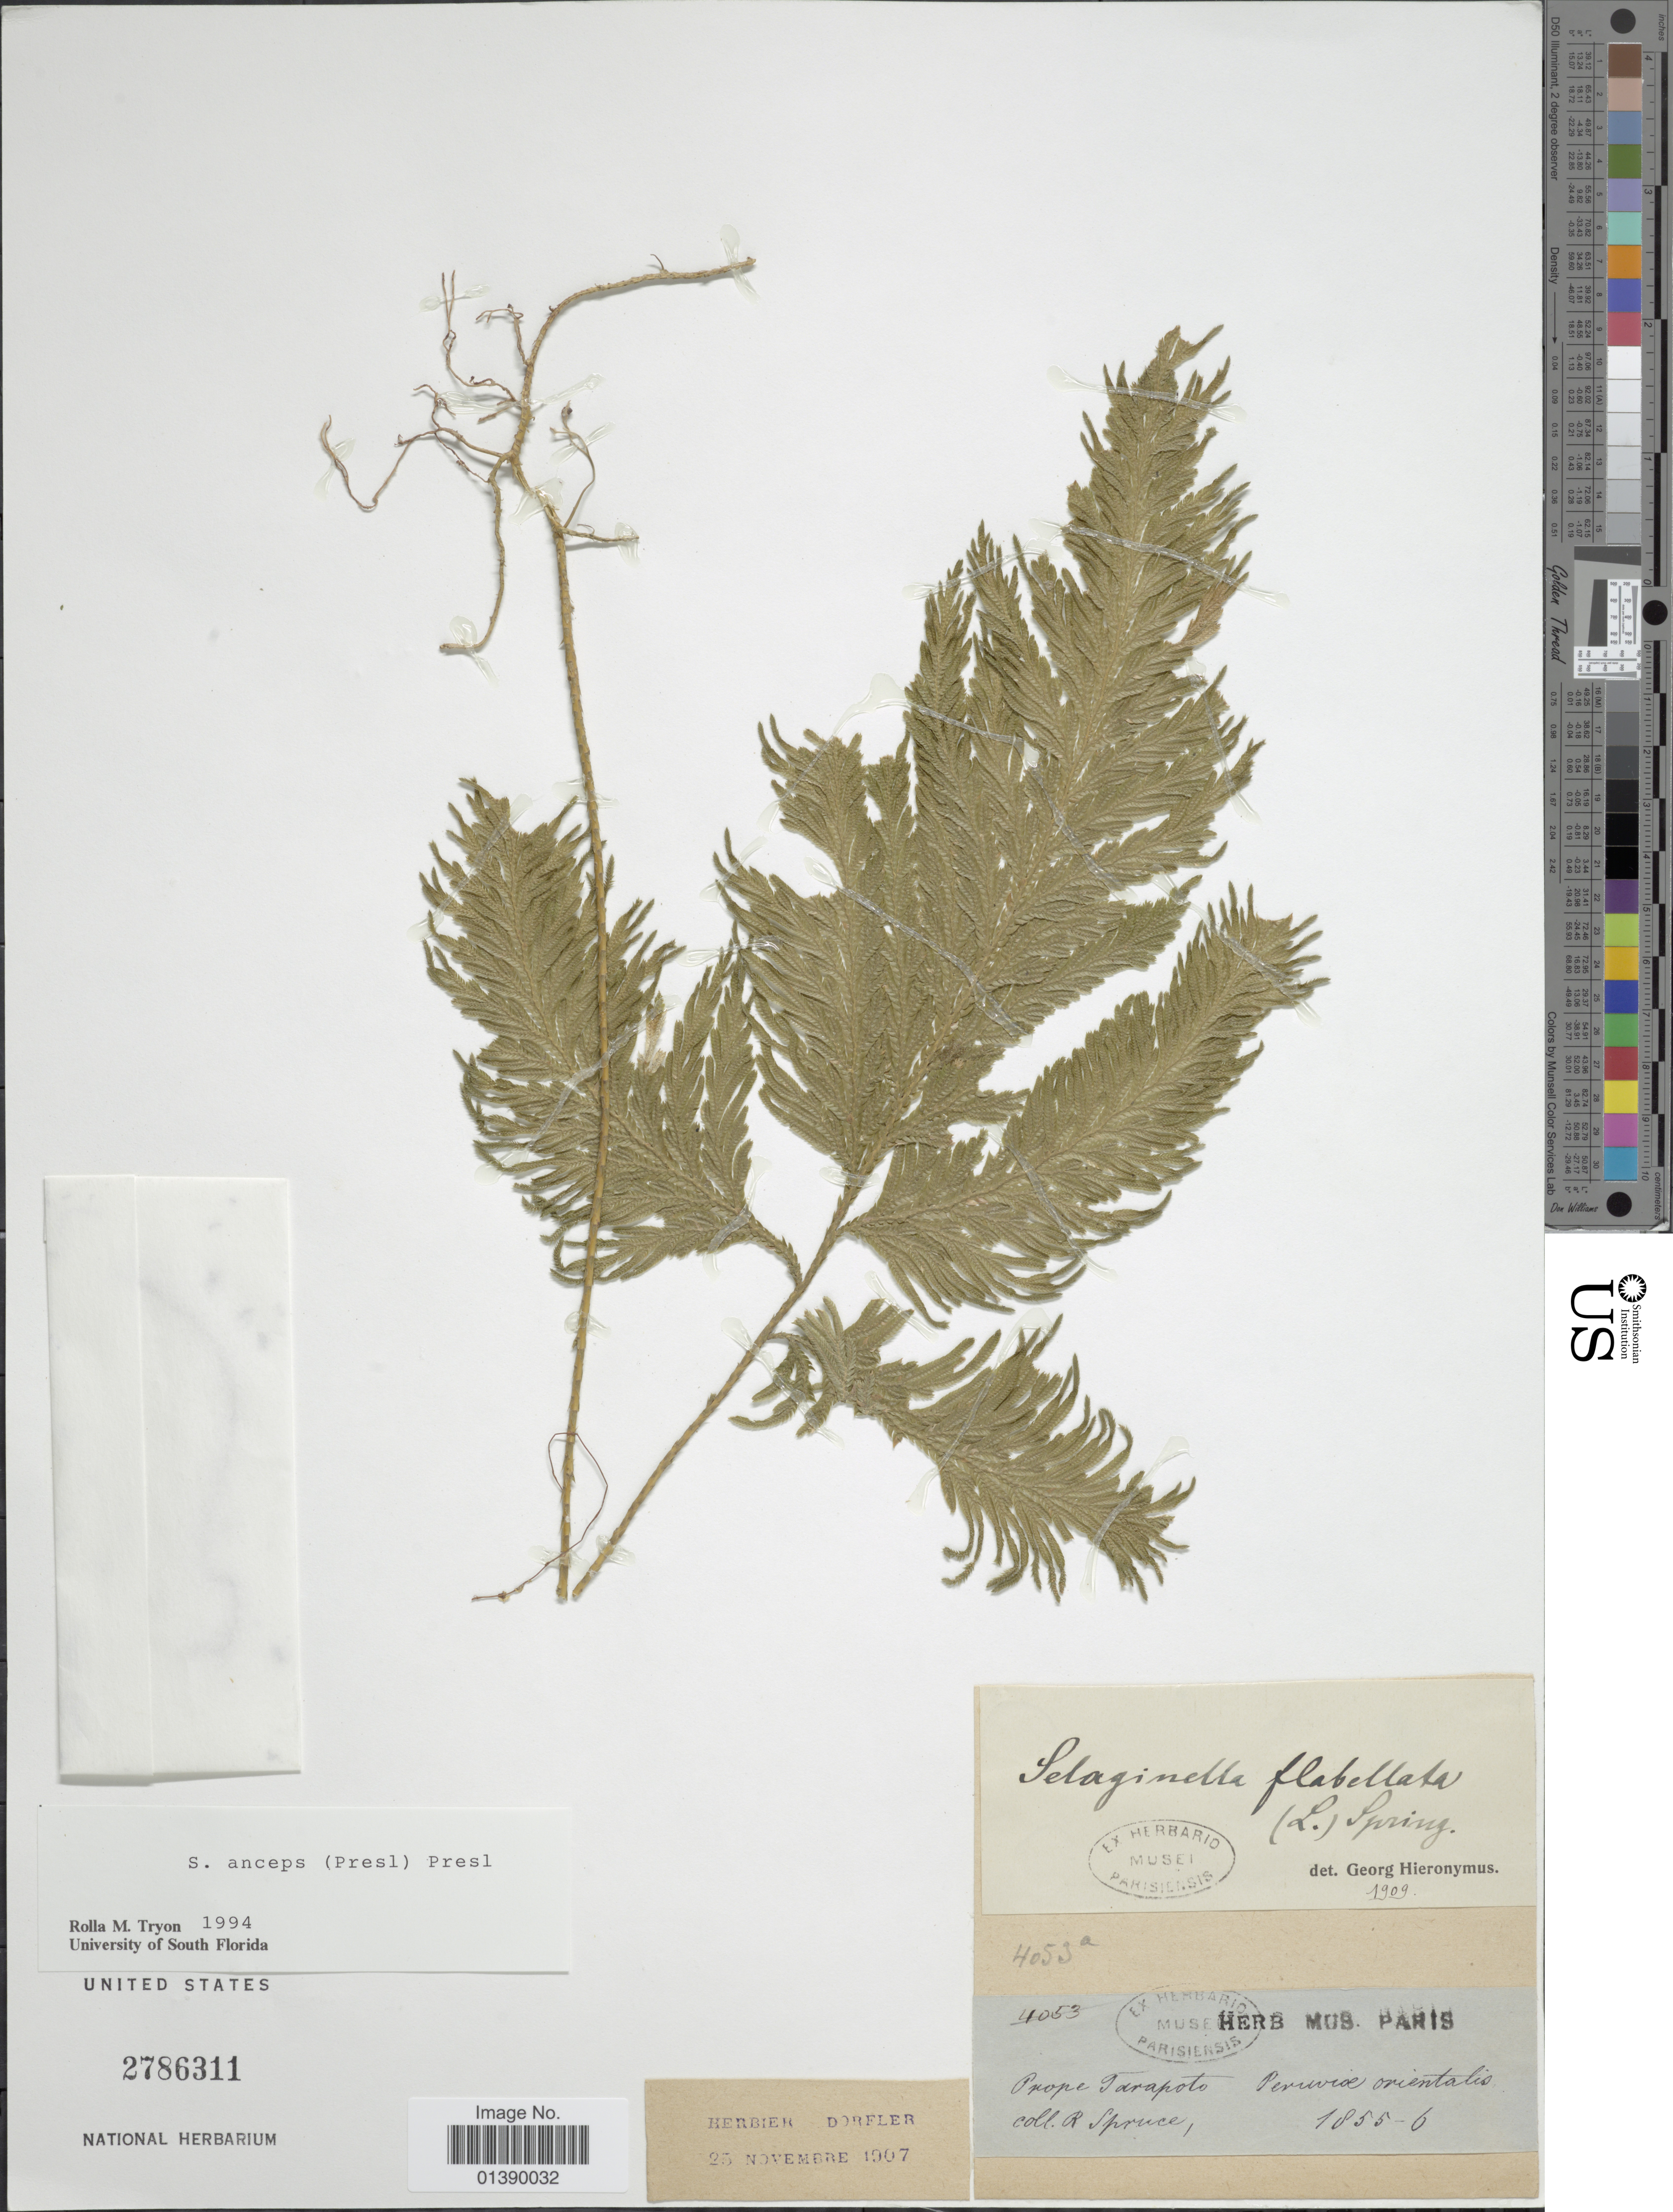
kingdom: Plantae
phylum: Tracheophyta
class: Lycopodiopsida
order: Selaginellales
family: Selaginellaceae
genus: Selaginella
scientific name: Selaginella anceps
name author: (C. Presl)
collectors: R. Spruce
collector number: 4053a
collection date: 1855/1856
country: Peru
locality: Prope Tarapoto, Peruviae orientalis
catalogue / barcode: US 2786311